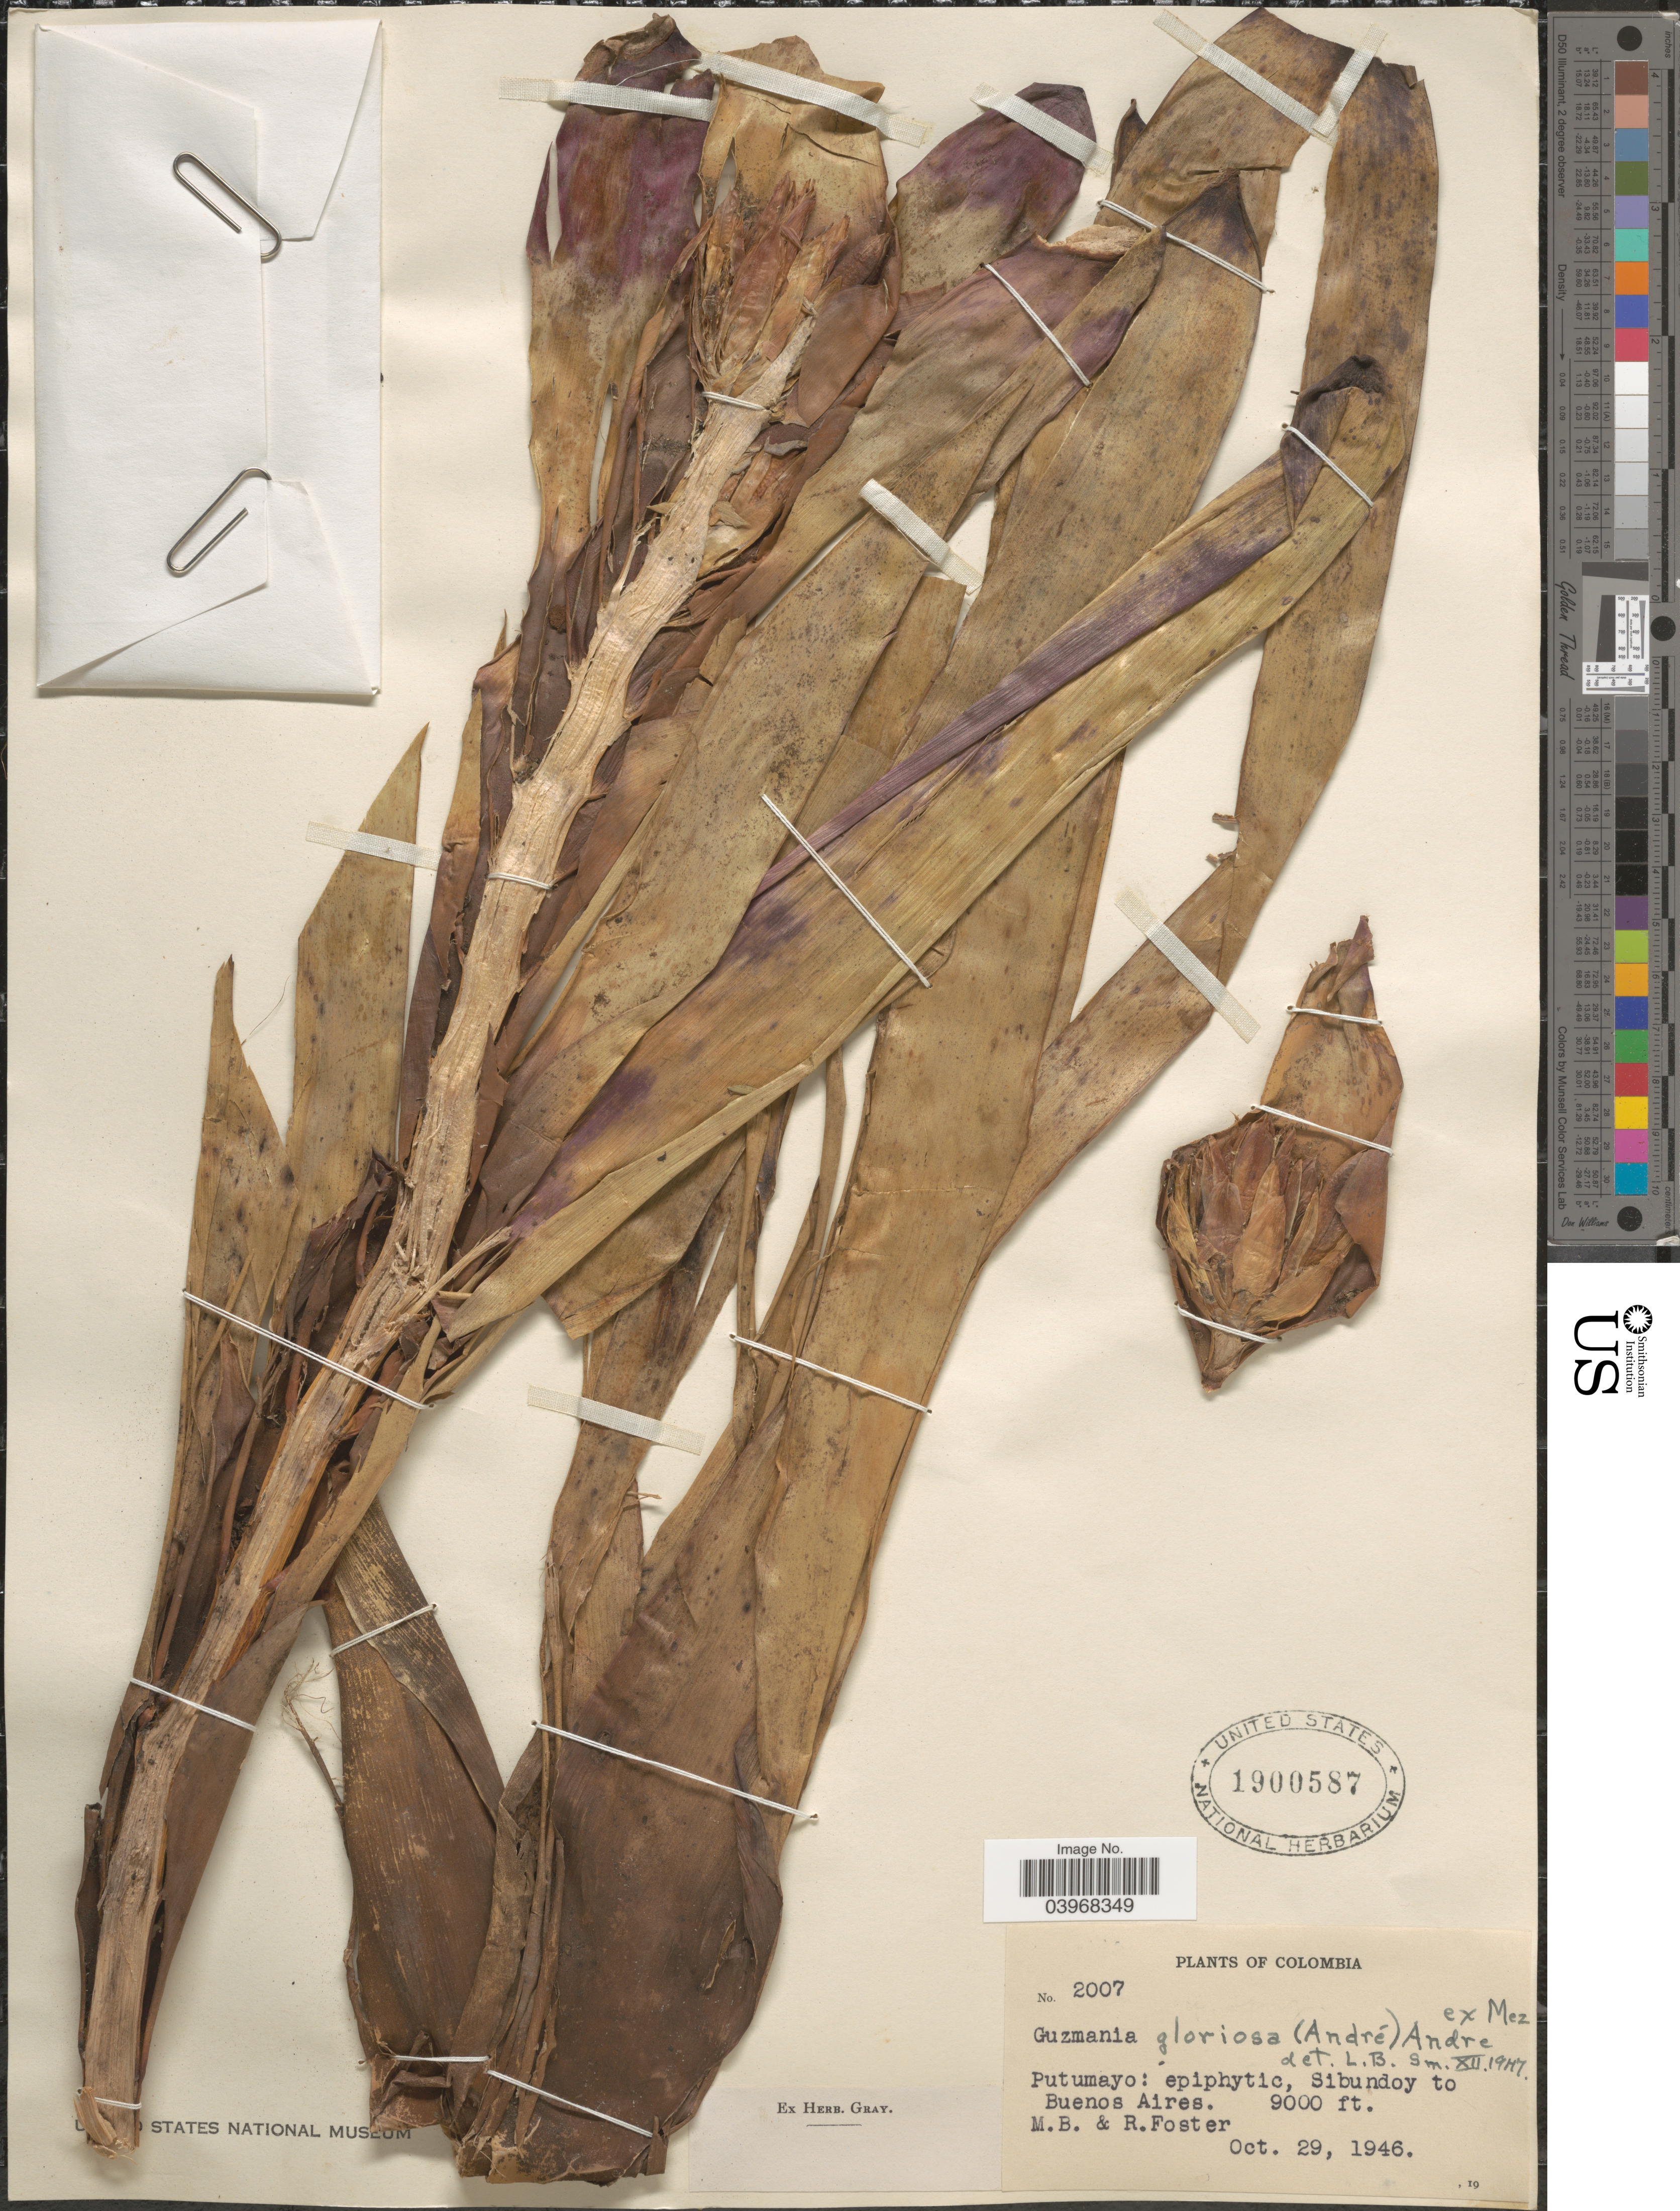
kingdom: Plantae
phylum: Tracheophyta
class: Liliopsida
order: Poales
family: Bromeliaceae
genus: Guzmania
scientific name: Guzmania gloriosa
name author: (André) André ex Mez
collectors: M. B. Foster & R. Foster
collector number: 2007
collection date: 1946-10-29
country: Colombia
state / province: Putumayo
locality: Sibundoy to Buenos Aires.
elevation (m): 2743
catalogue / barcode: US 1900587